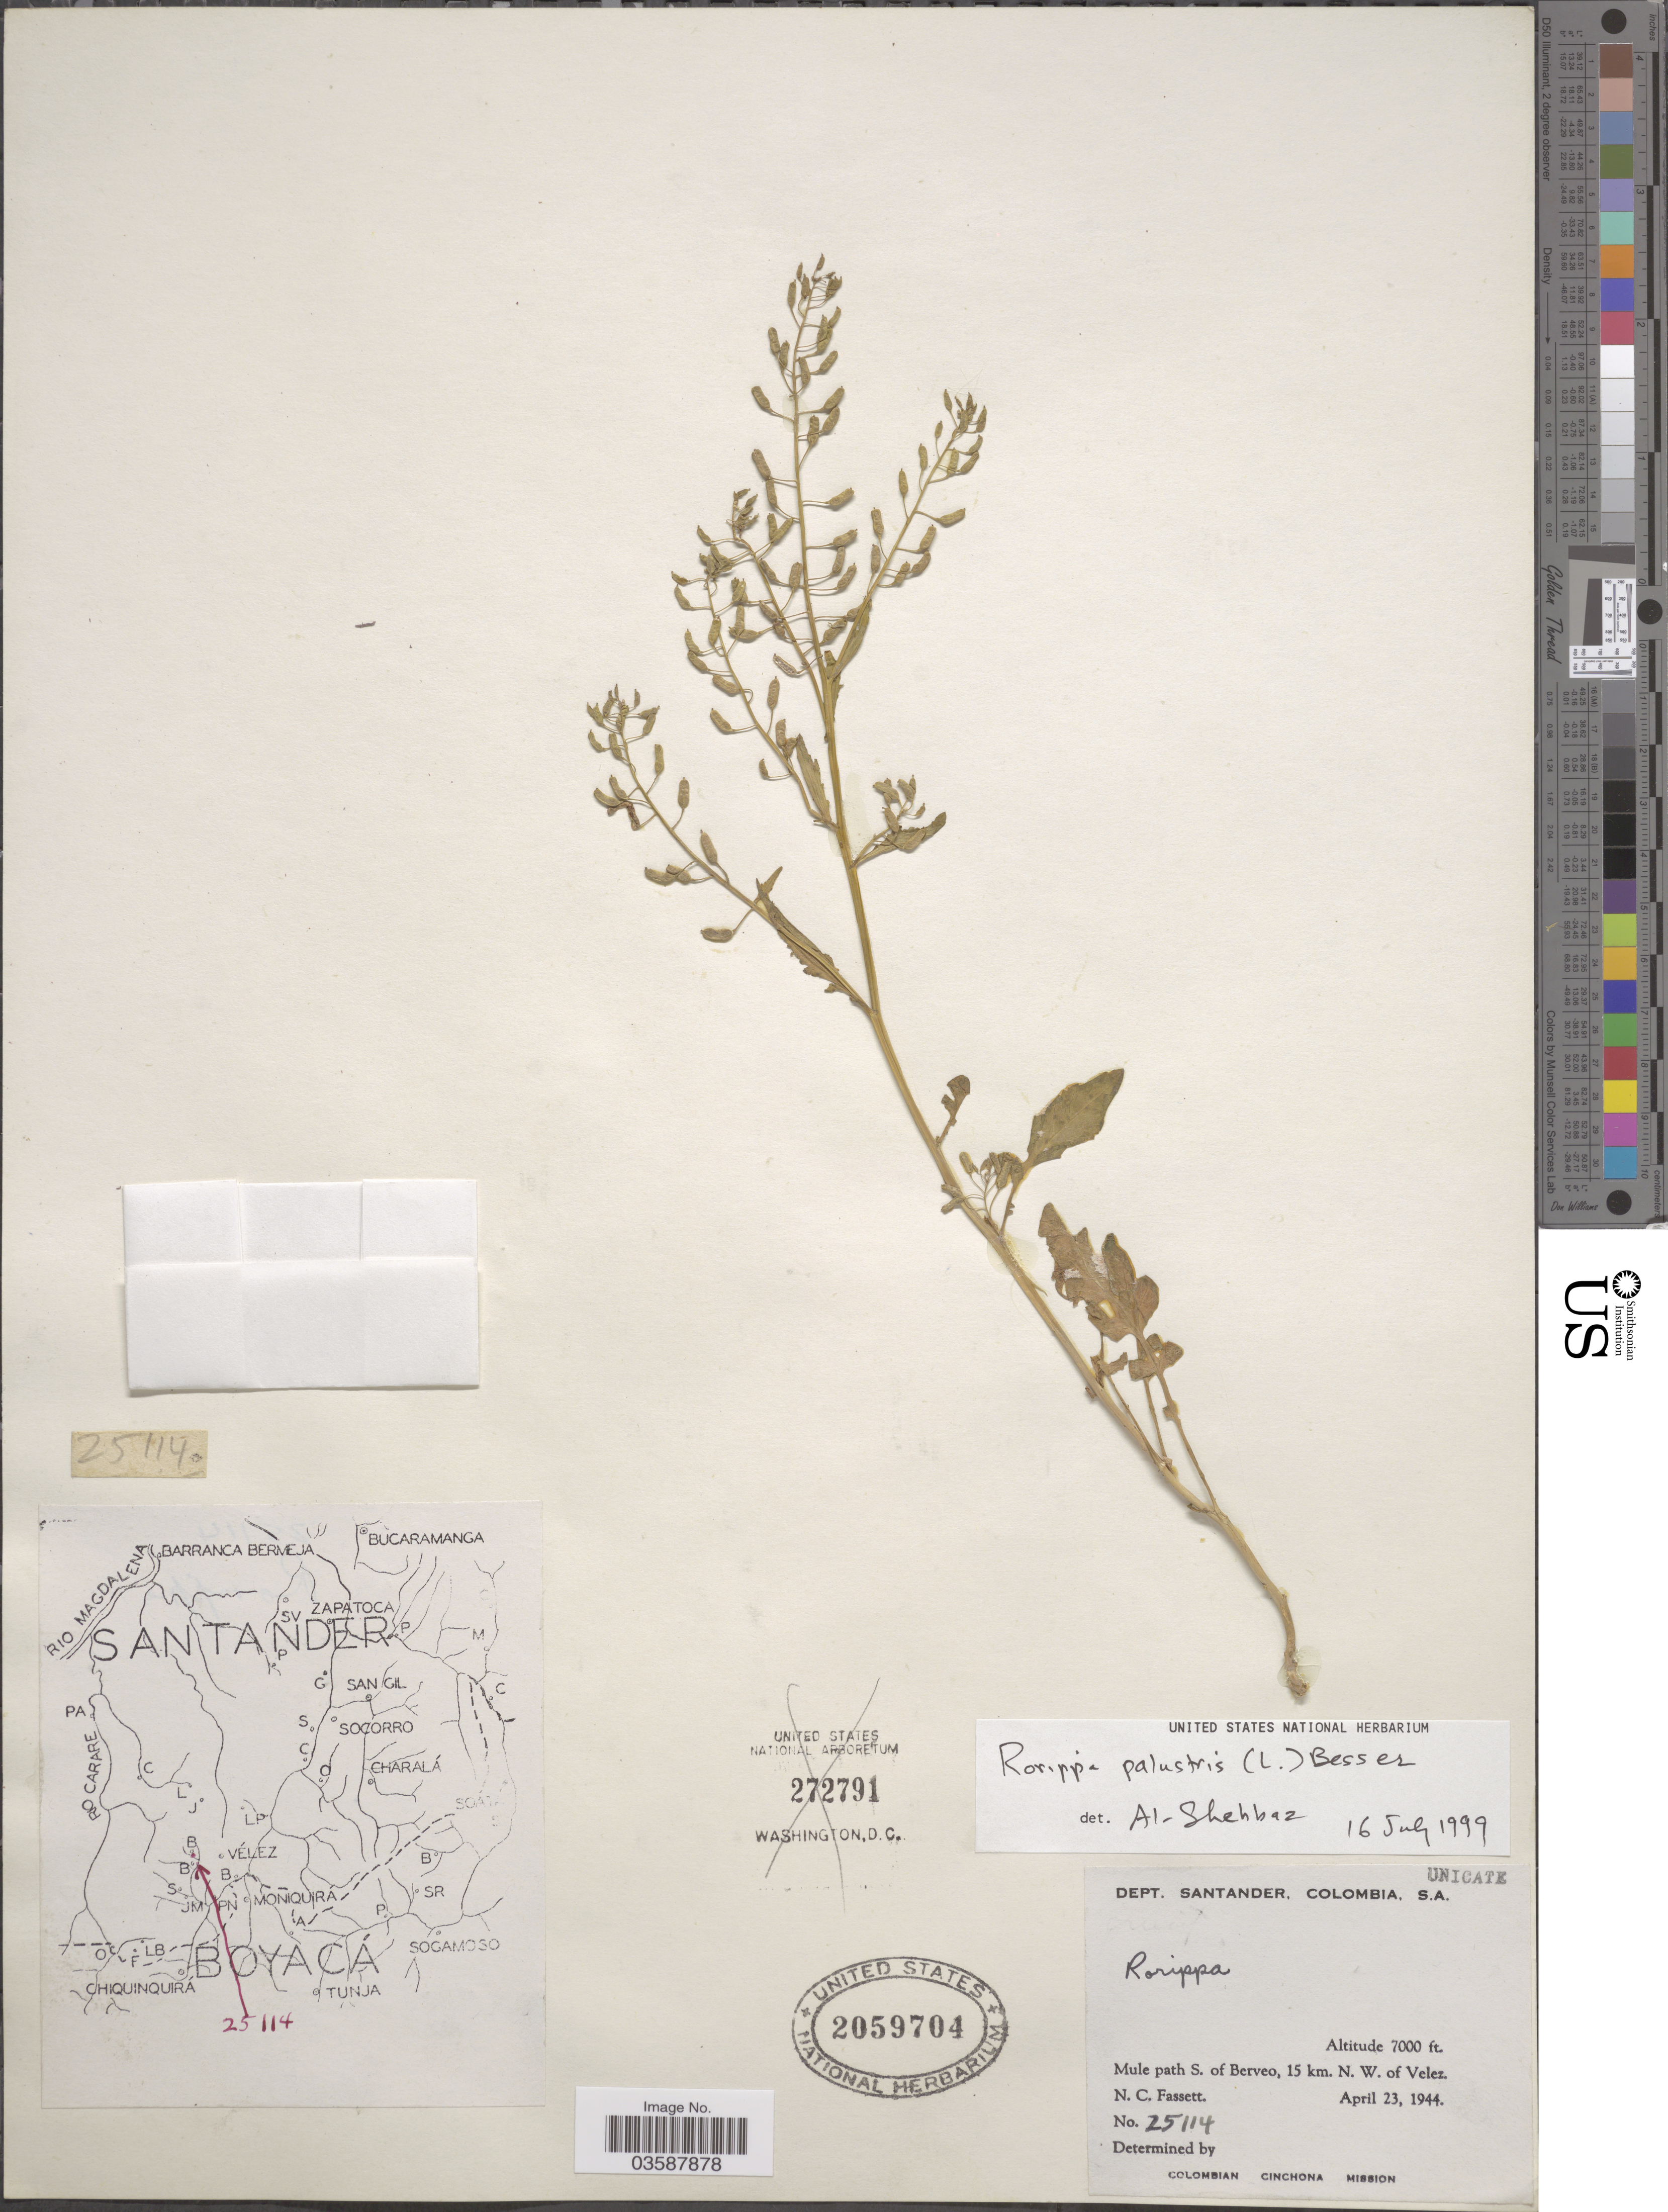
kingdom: Plantae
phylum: Tracheophyta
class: Magnoliopsida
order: Brassicales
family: Brassicaceae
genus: Rorippa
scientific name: Rorippa palustris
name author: (L.) Besser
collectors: N. C. Fassett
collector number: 25114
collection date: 1944-04-23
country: Colombia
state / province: Santander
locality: Dept. Santander. Mule path S. of Berveo, 15 km. N.W. of Velez.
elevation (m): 2134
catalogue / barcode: US 2059704